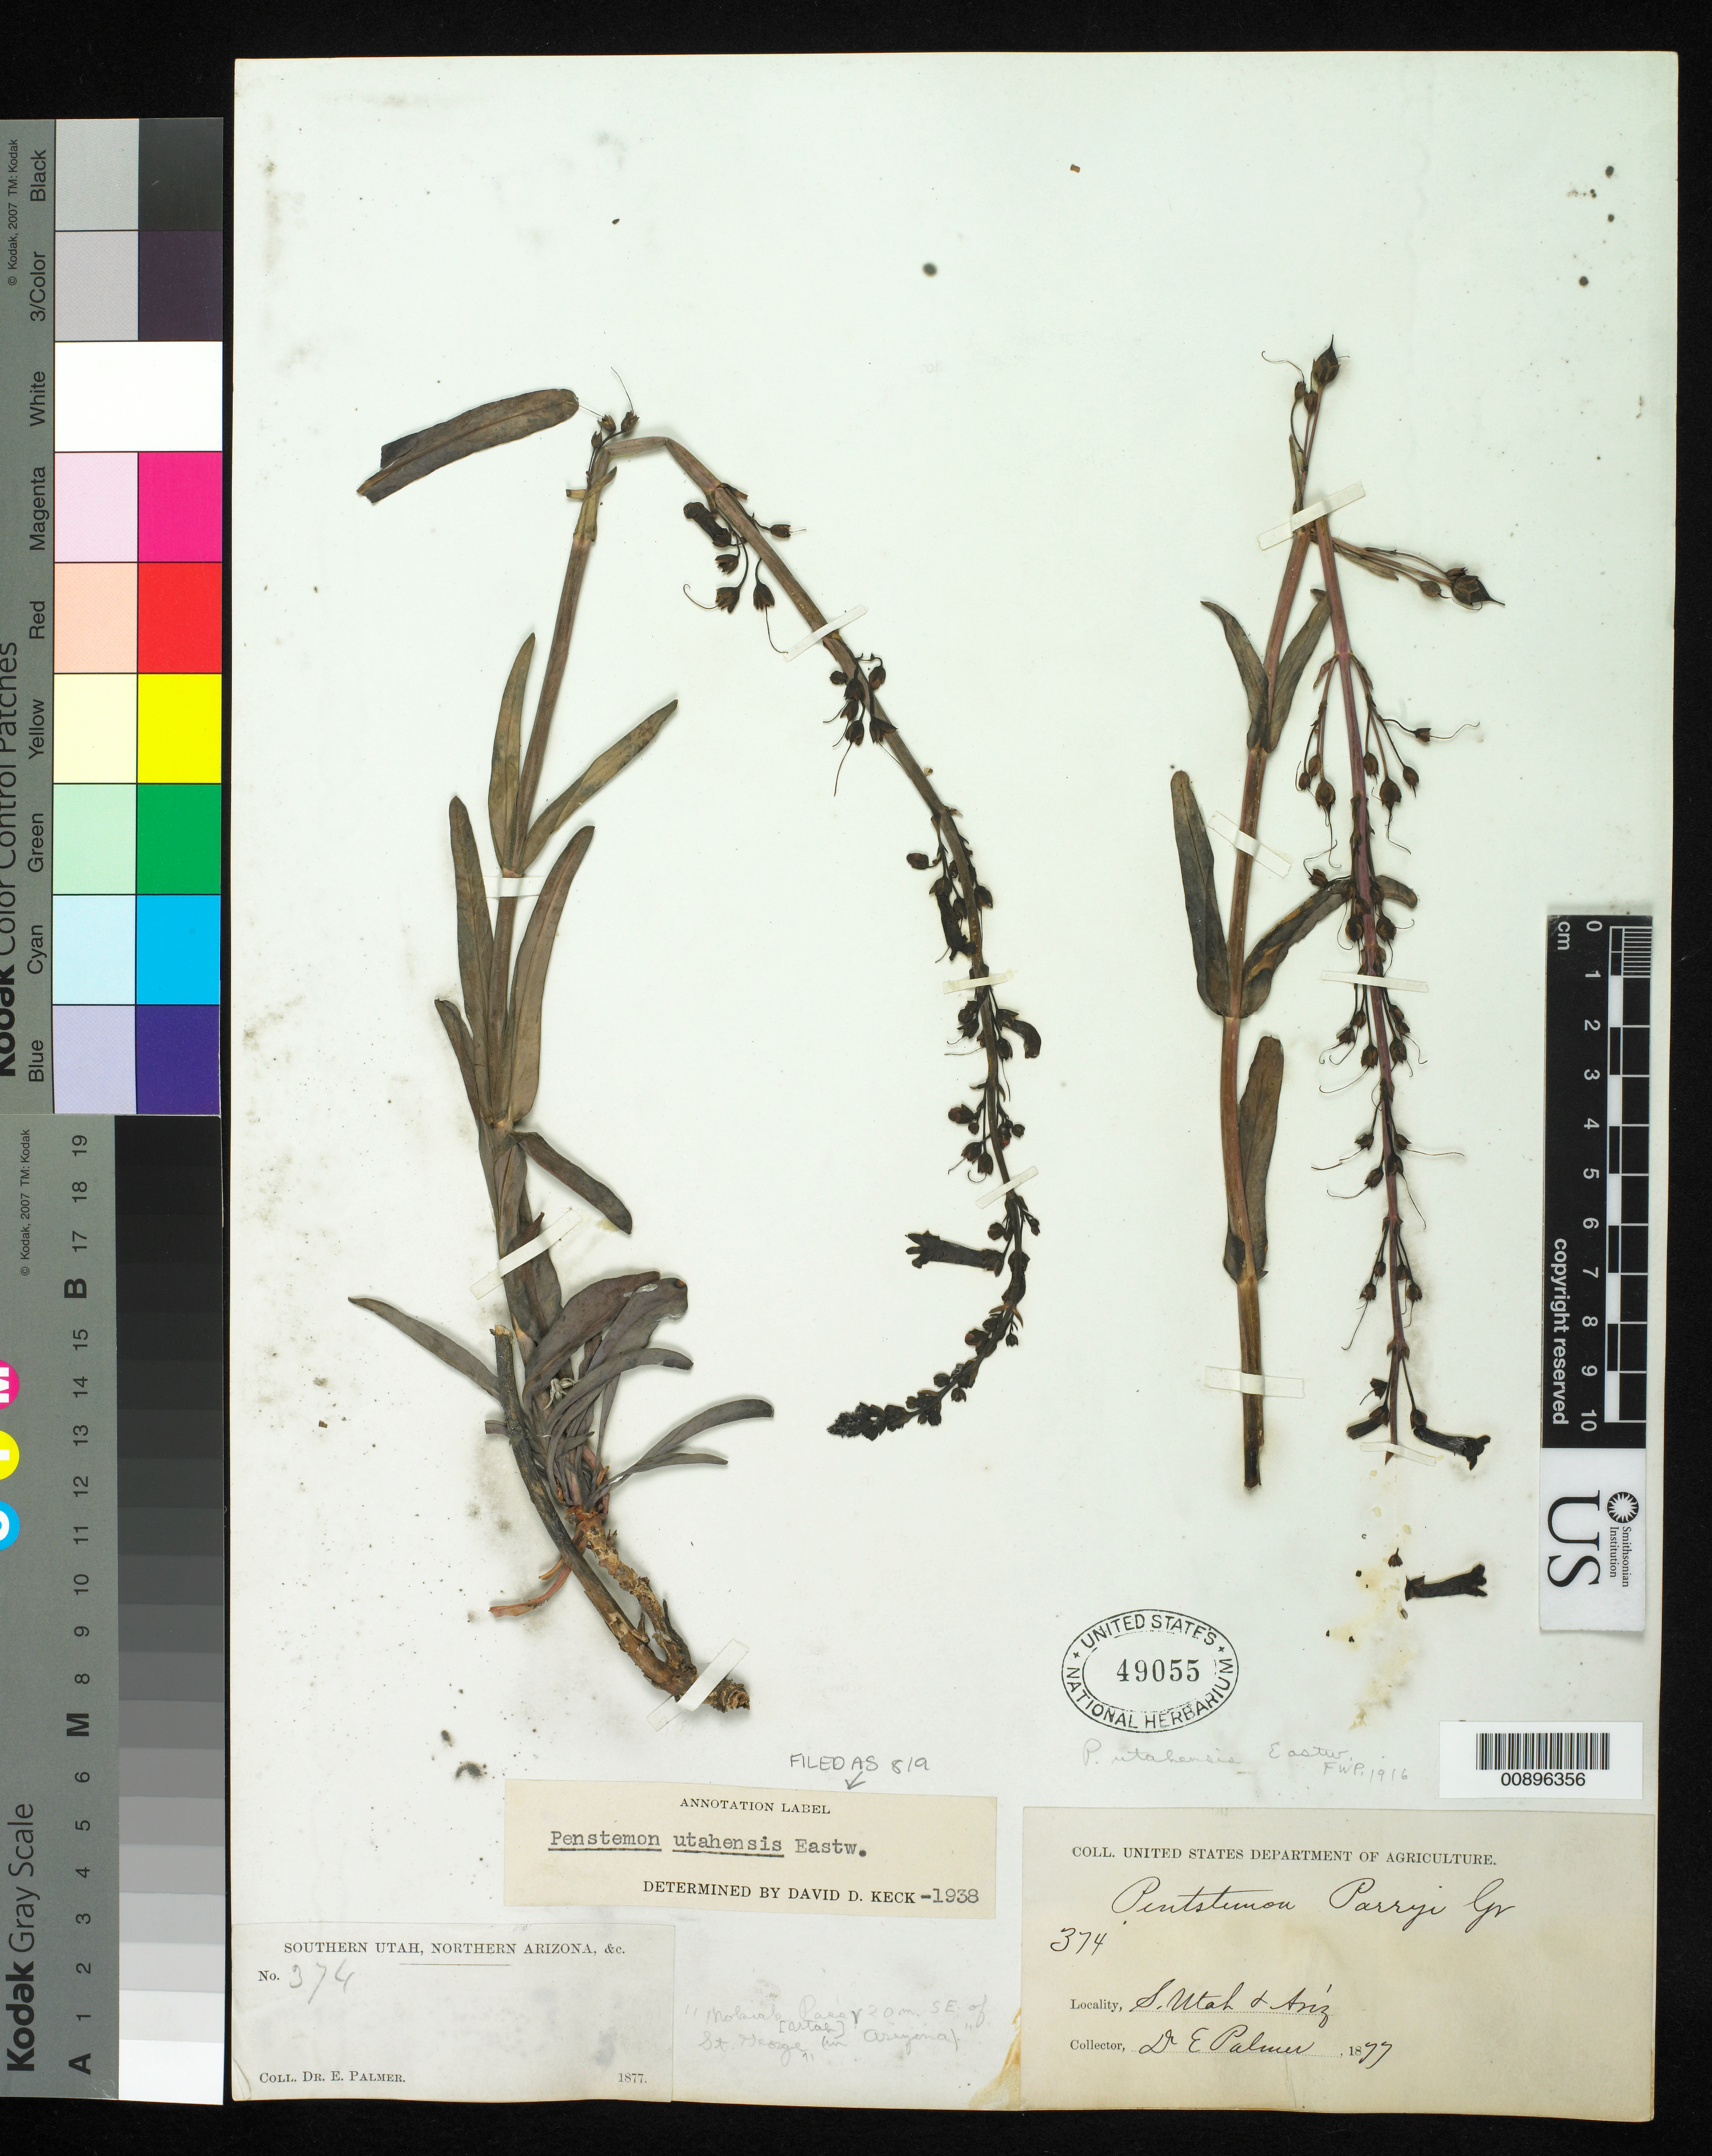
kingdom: Plantae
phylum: Tracheophyta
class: Magnoliopsida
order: Lamiales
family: Plantaginaceae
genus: Penstemon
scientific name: Penstemon utahensis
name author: Eastw.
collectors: E. Palmer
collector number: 374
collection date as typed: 1877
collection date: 1877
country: United States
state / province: Arizona / Utah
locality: S Utah & Arizona.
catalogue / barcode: US 49055